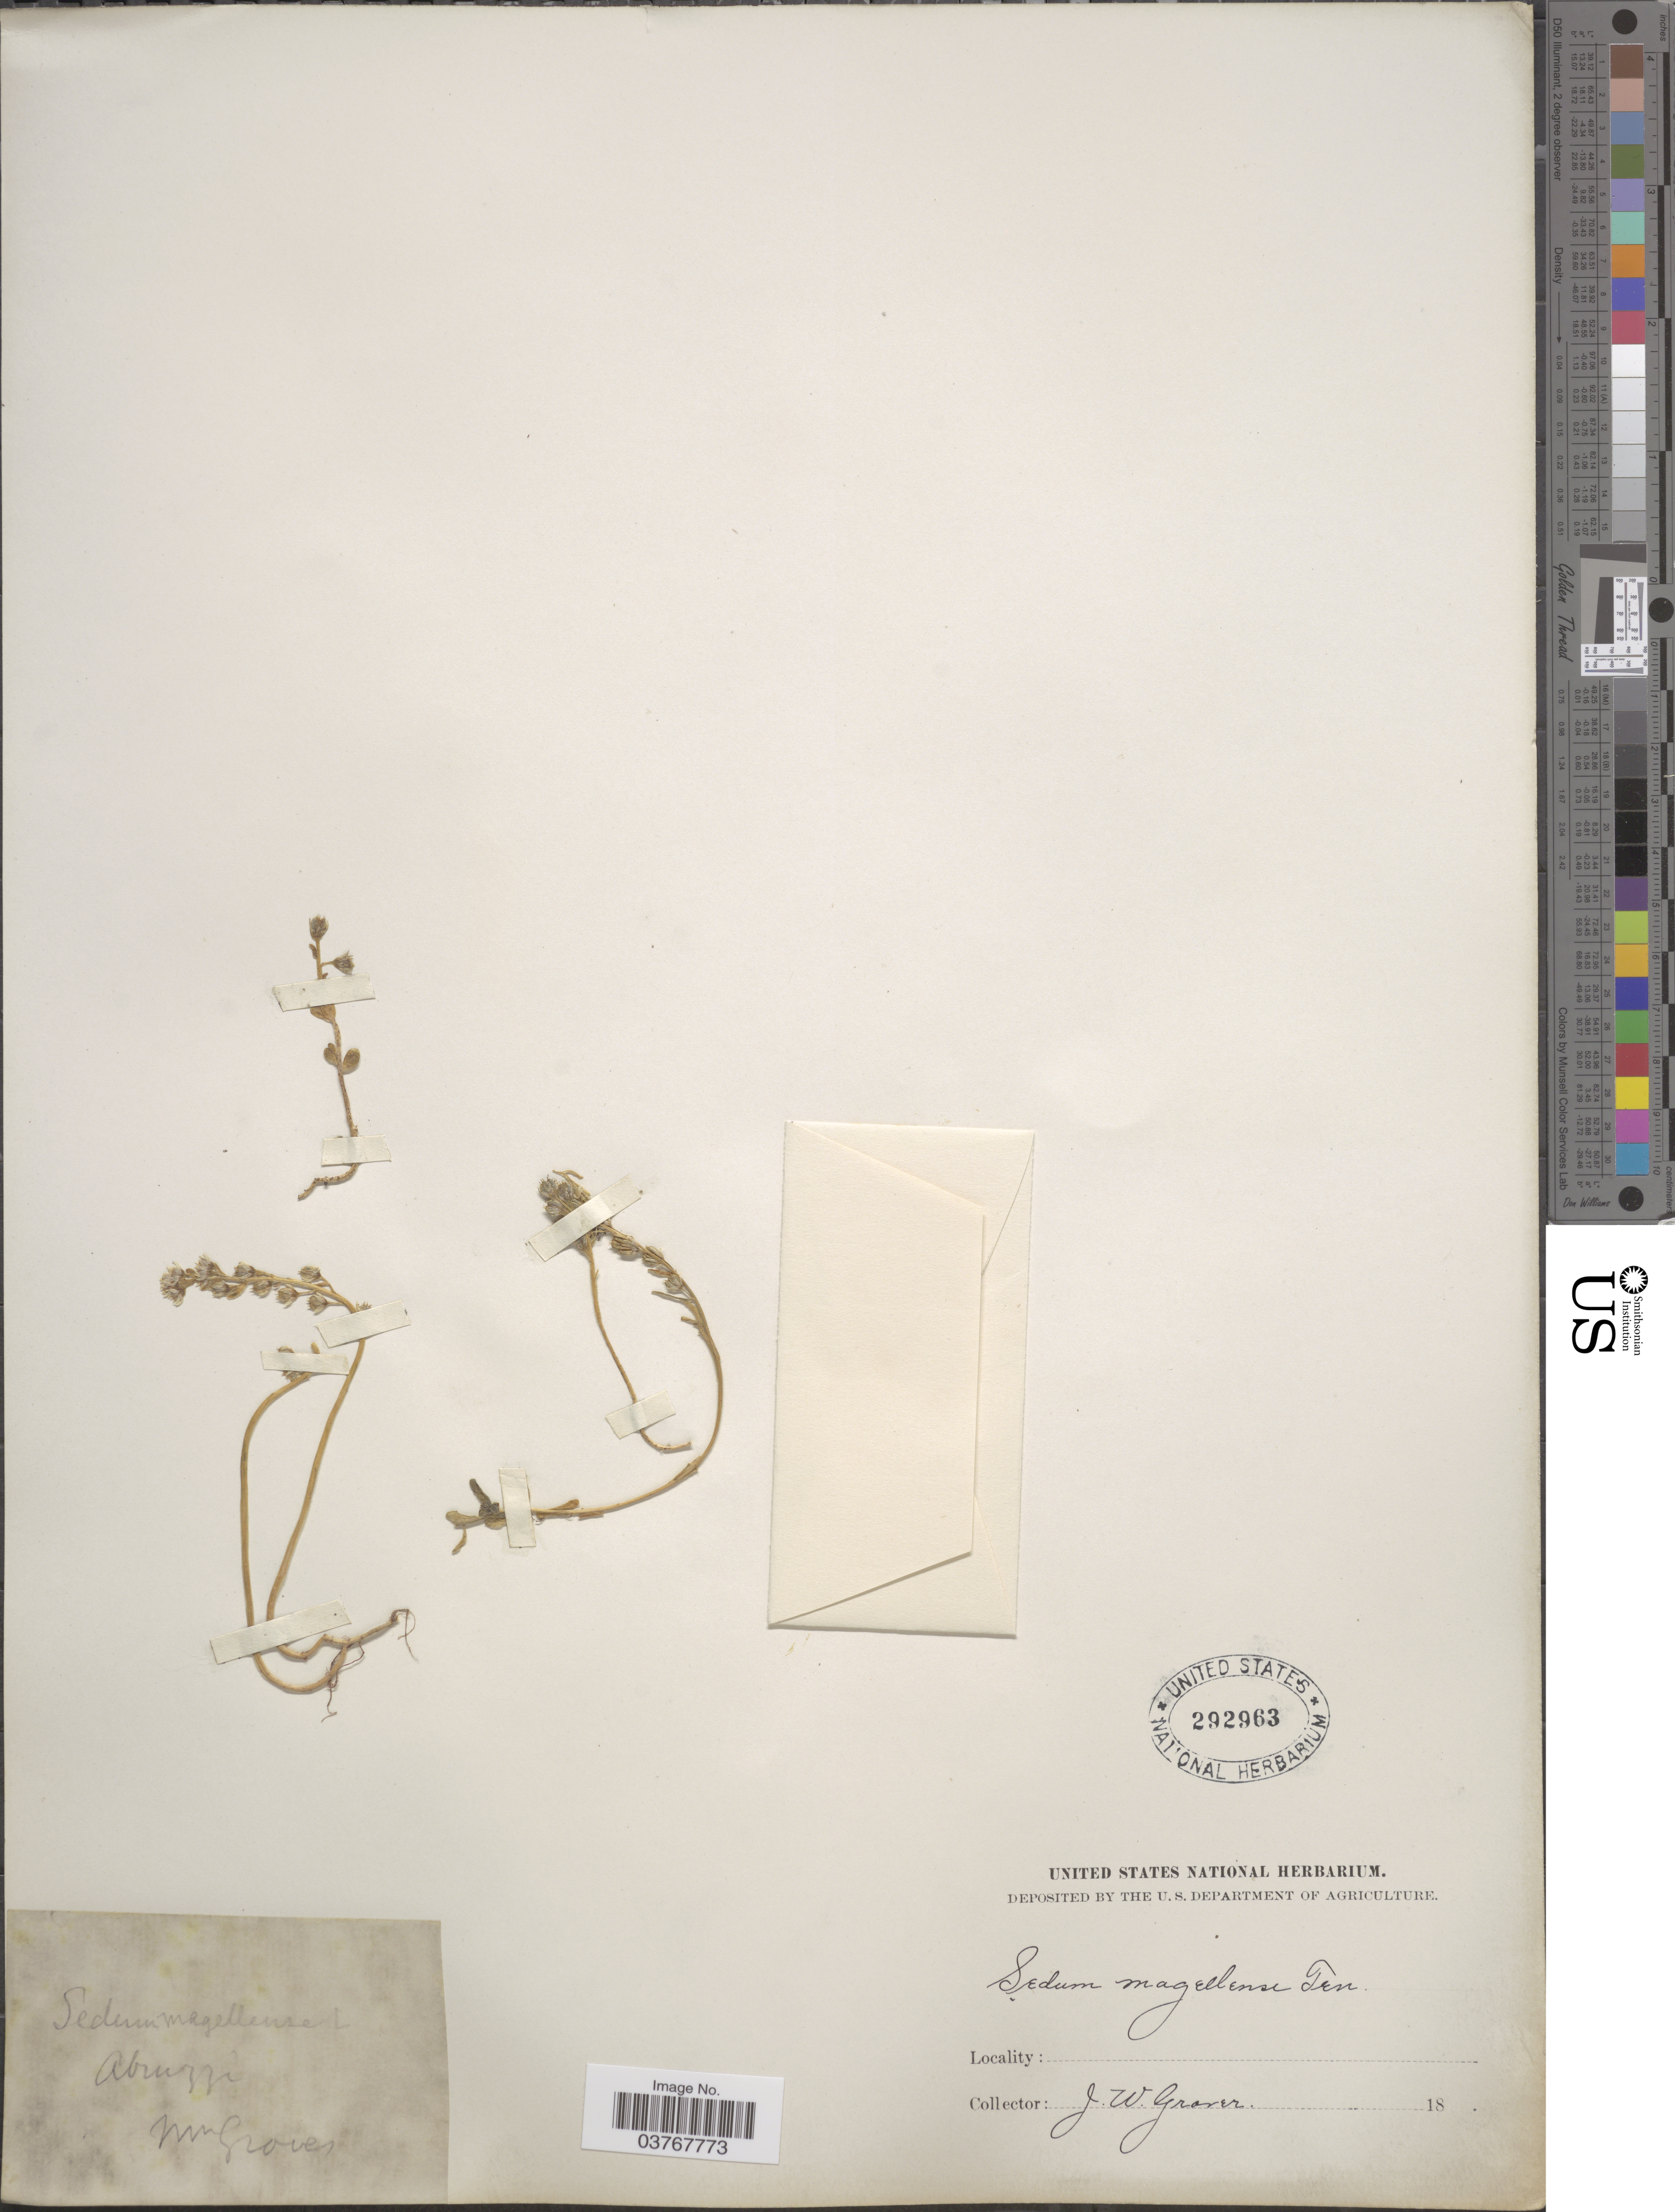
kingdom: Plantae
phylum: Tracheophyta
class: Magnoliopsida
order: Saxifragales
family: Crassulaceae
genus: Sedum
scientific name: Sedum magellense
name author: Ten.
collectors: J. Grover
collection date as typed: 18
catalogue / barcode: US 292963